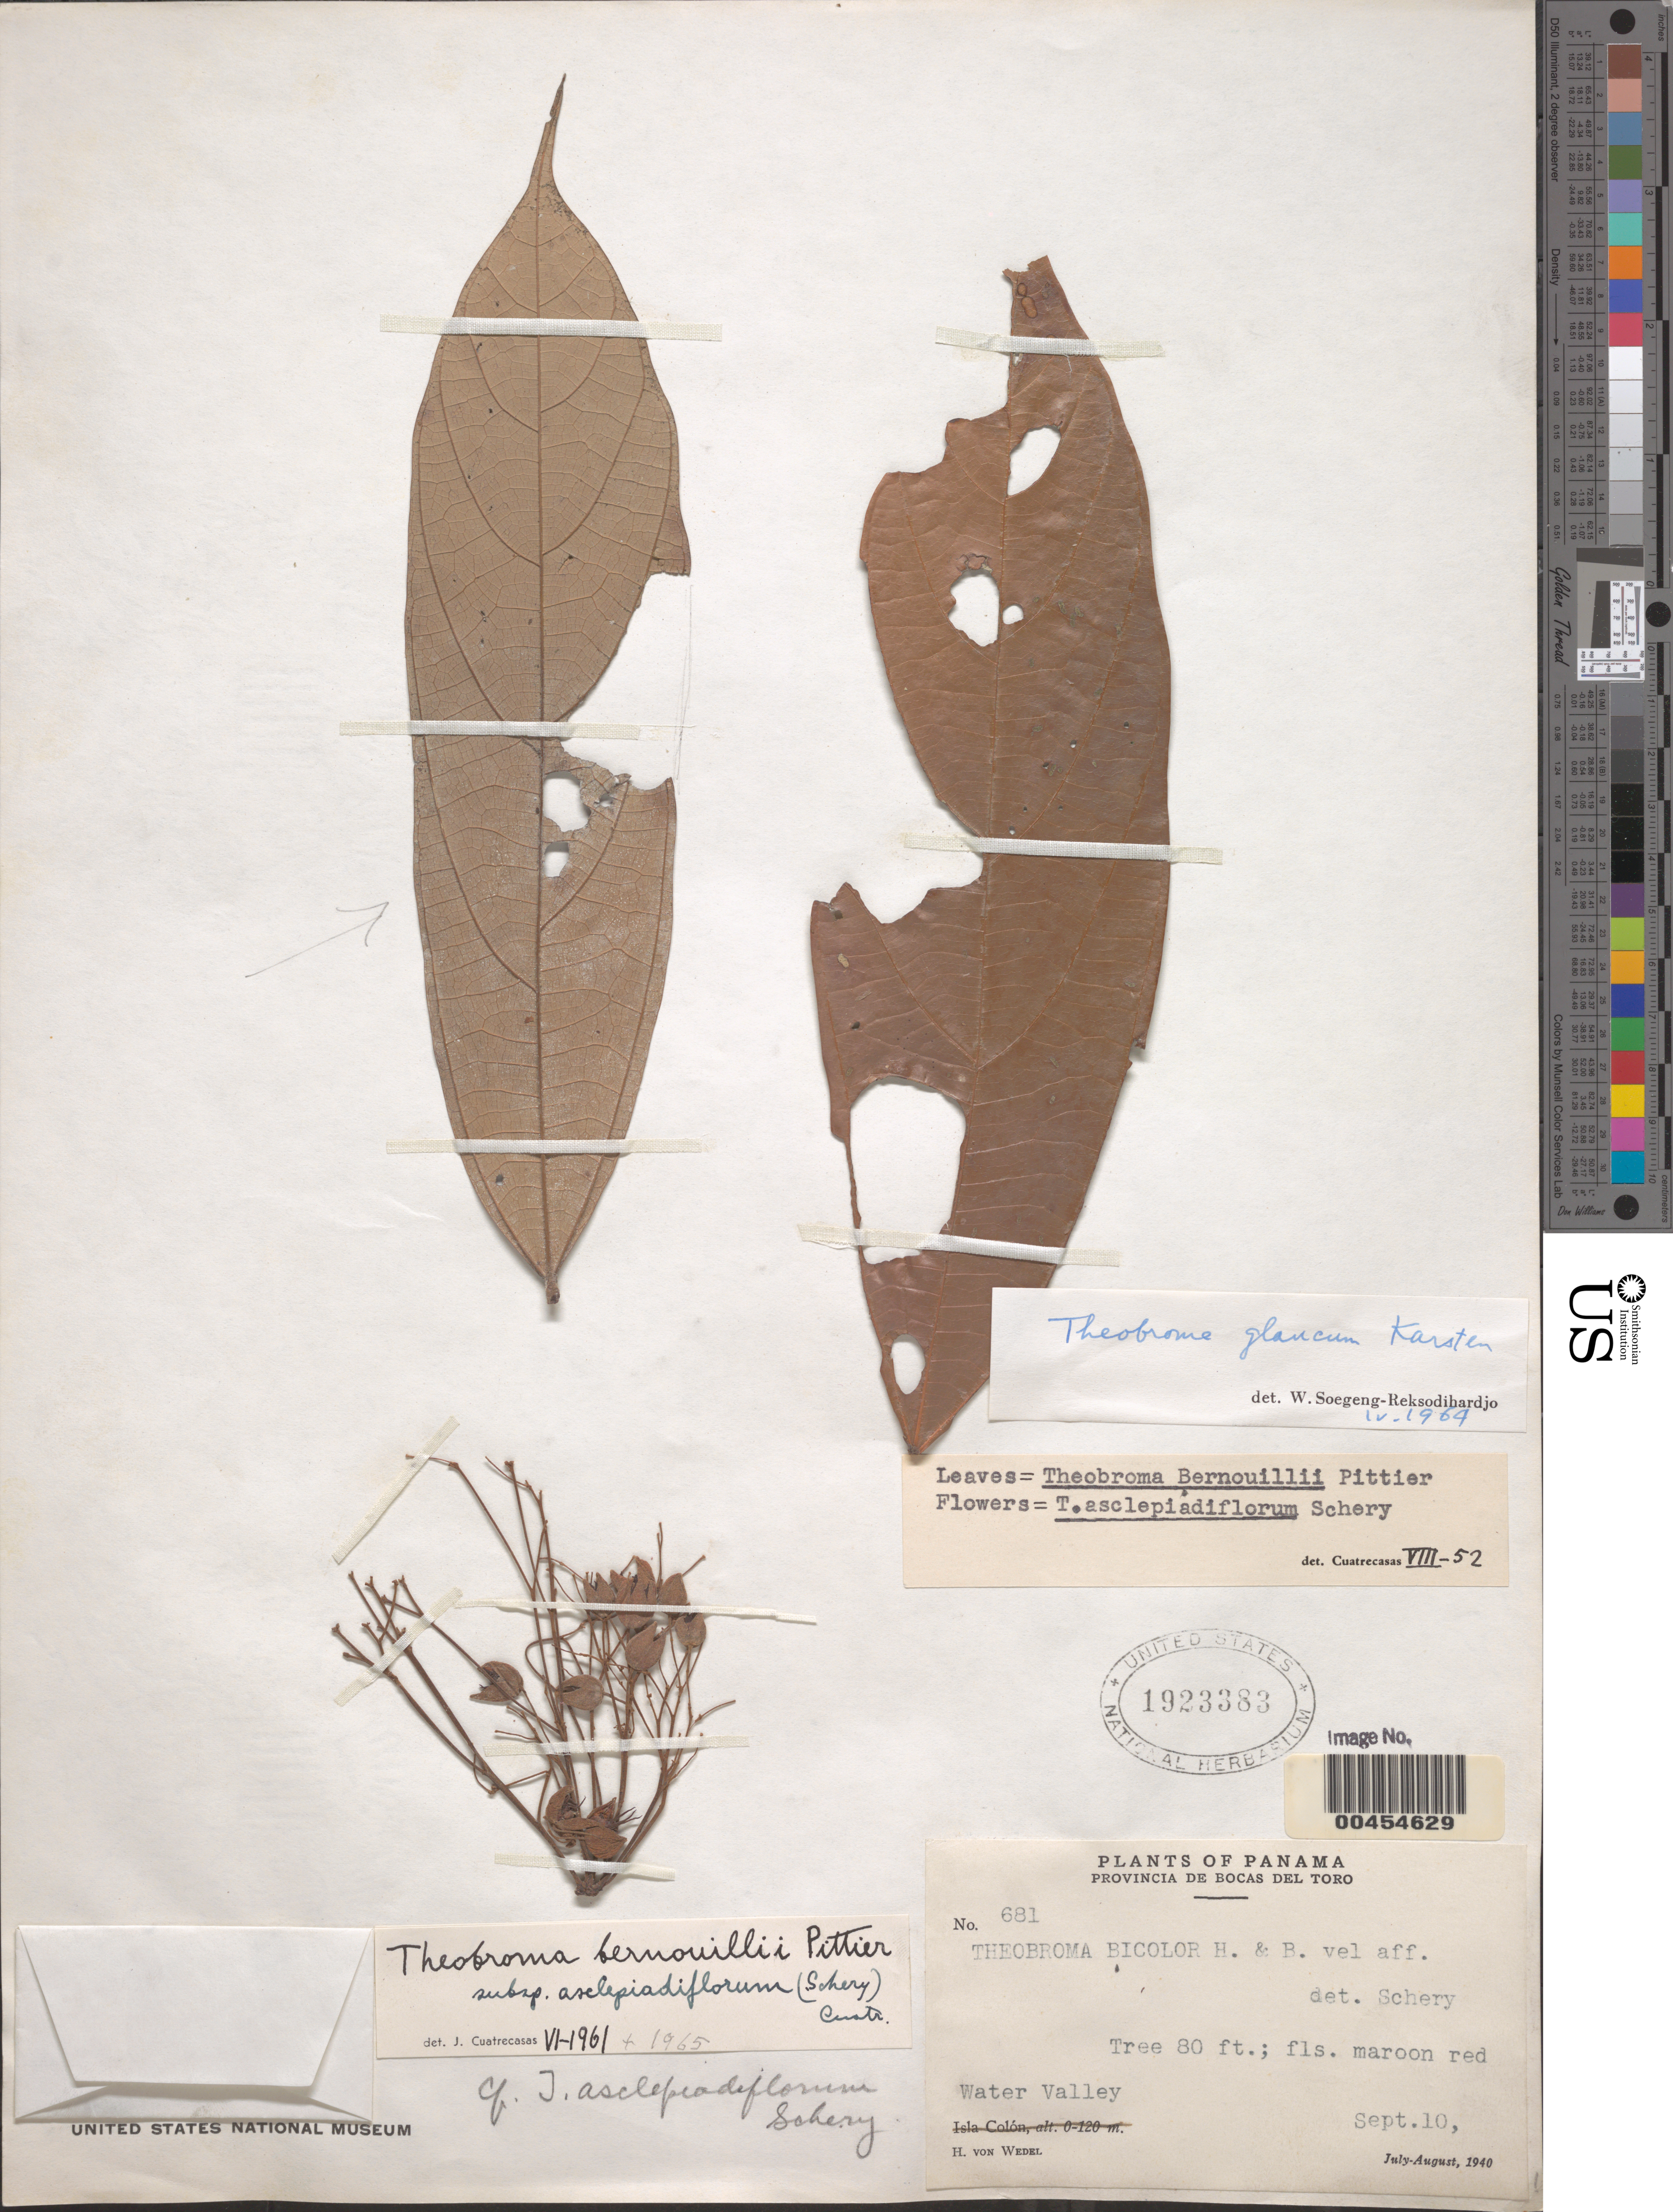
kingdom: Plantae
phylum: Tracheophyta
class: Magnoliopsida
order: Malvales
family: Malvaceae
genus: Theobroma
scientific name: Theobroma glaucum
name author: H. Karst.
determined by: Dorr, L. J., (BOT), Smithsonian Institution - National Museum of Natural History (UNITED STATES)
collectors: H. von Wedel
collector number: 681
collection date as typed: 10 Sep 1940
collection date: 1940-09-10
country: Panama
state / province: Bocas del Toro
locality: Water Valley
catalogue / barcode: US 1923383